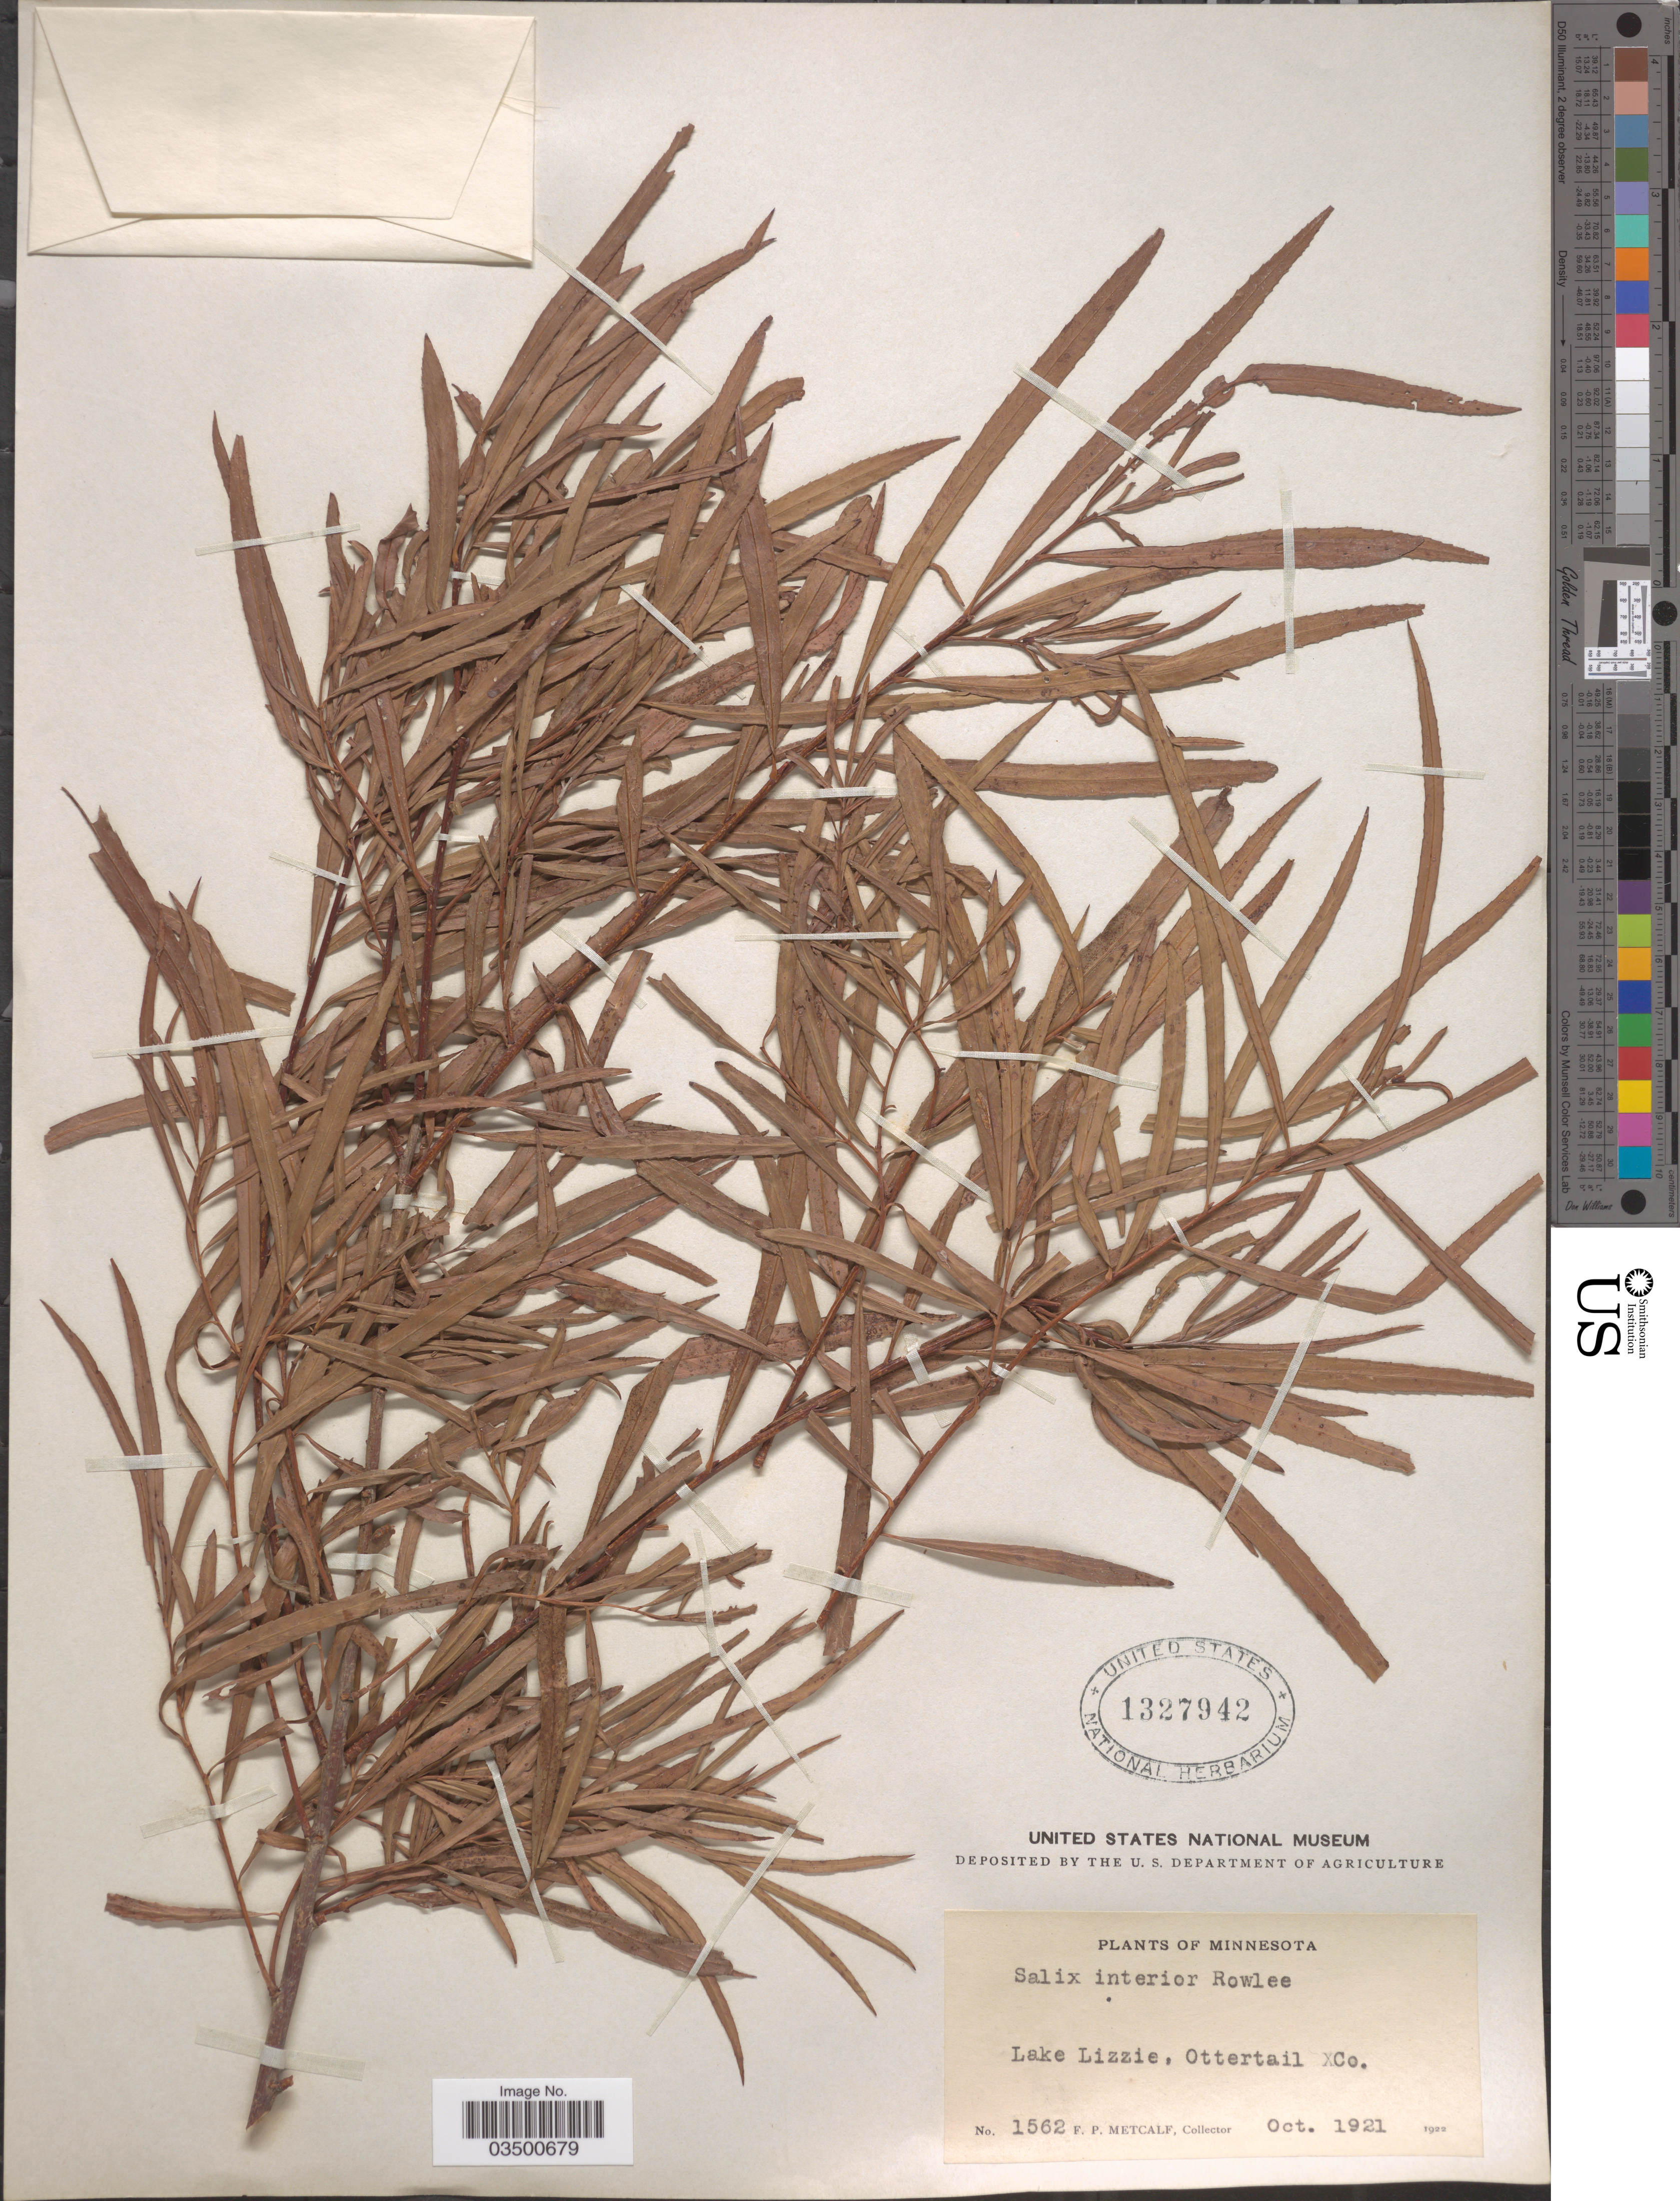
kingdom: Plantae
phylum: Tracheophyta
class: Magnoliopsida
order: Malpighiales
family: Salicaceae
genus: Salix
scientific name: Salix interior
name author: Rowlee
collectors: F. Metcalf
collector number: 1562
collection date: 1921-10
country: United States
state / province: Minnesota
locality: Lake Lizzie, Ottertail Co.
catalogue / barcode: US 1327942